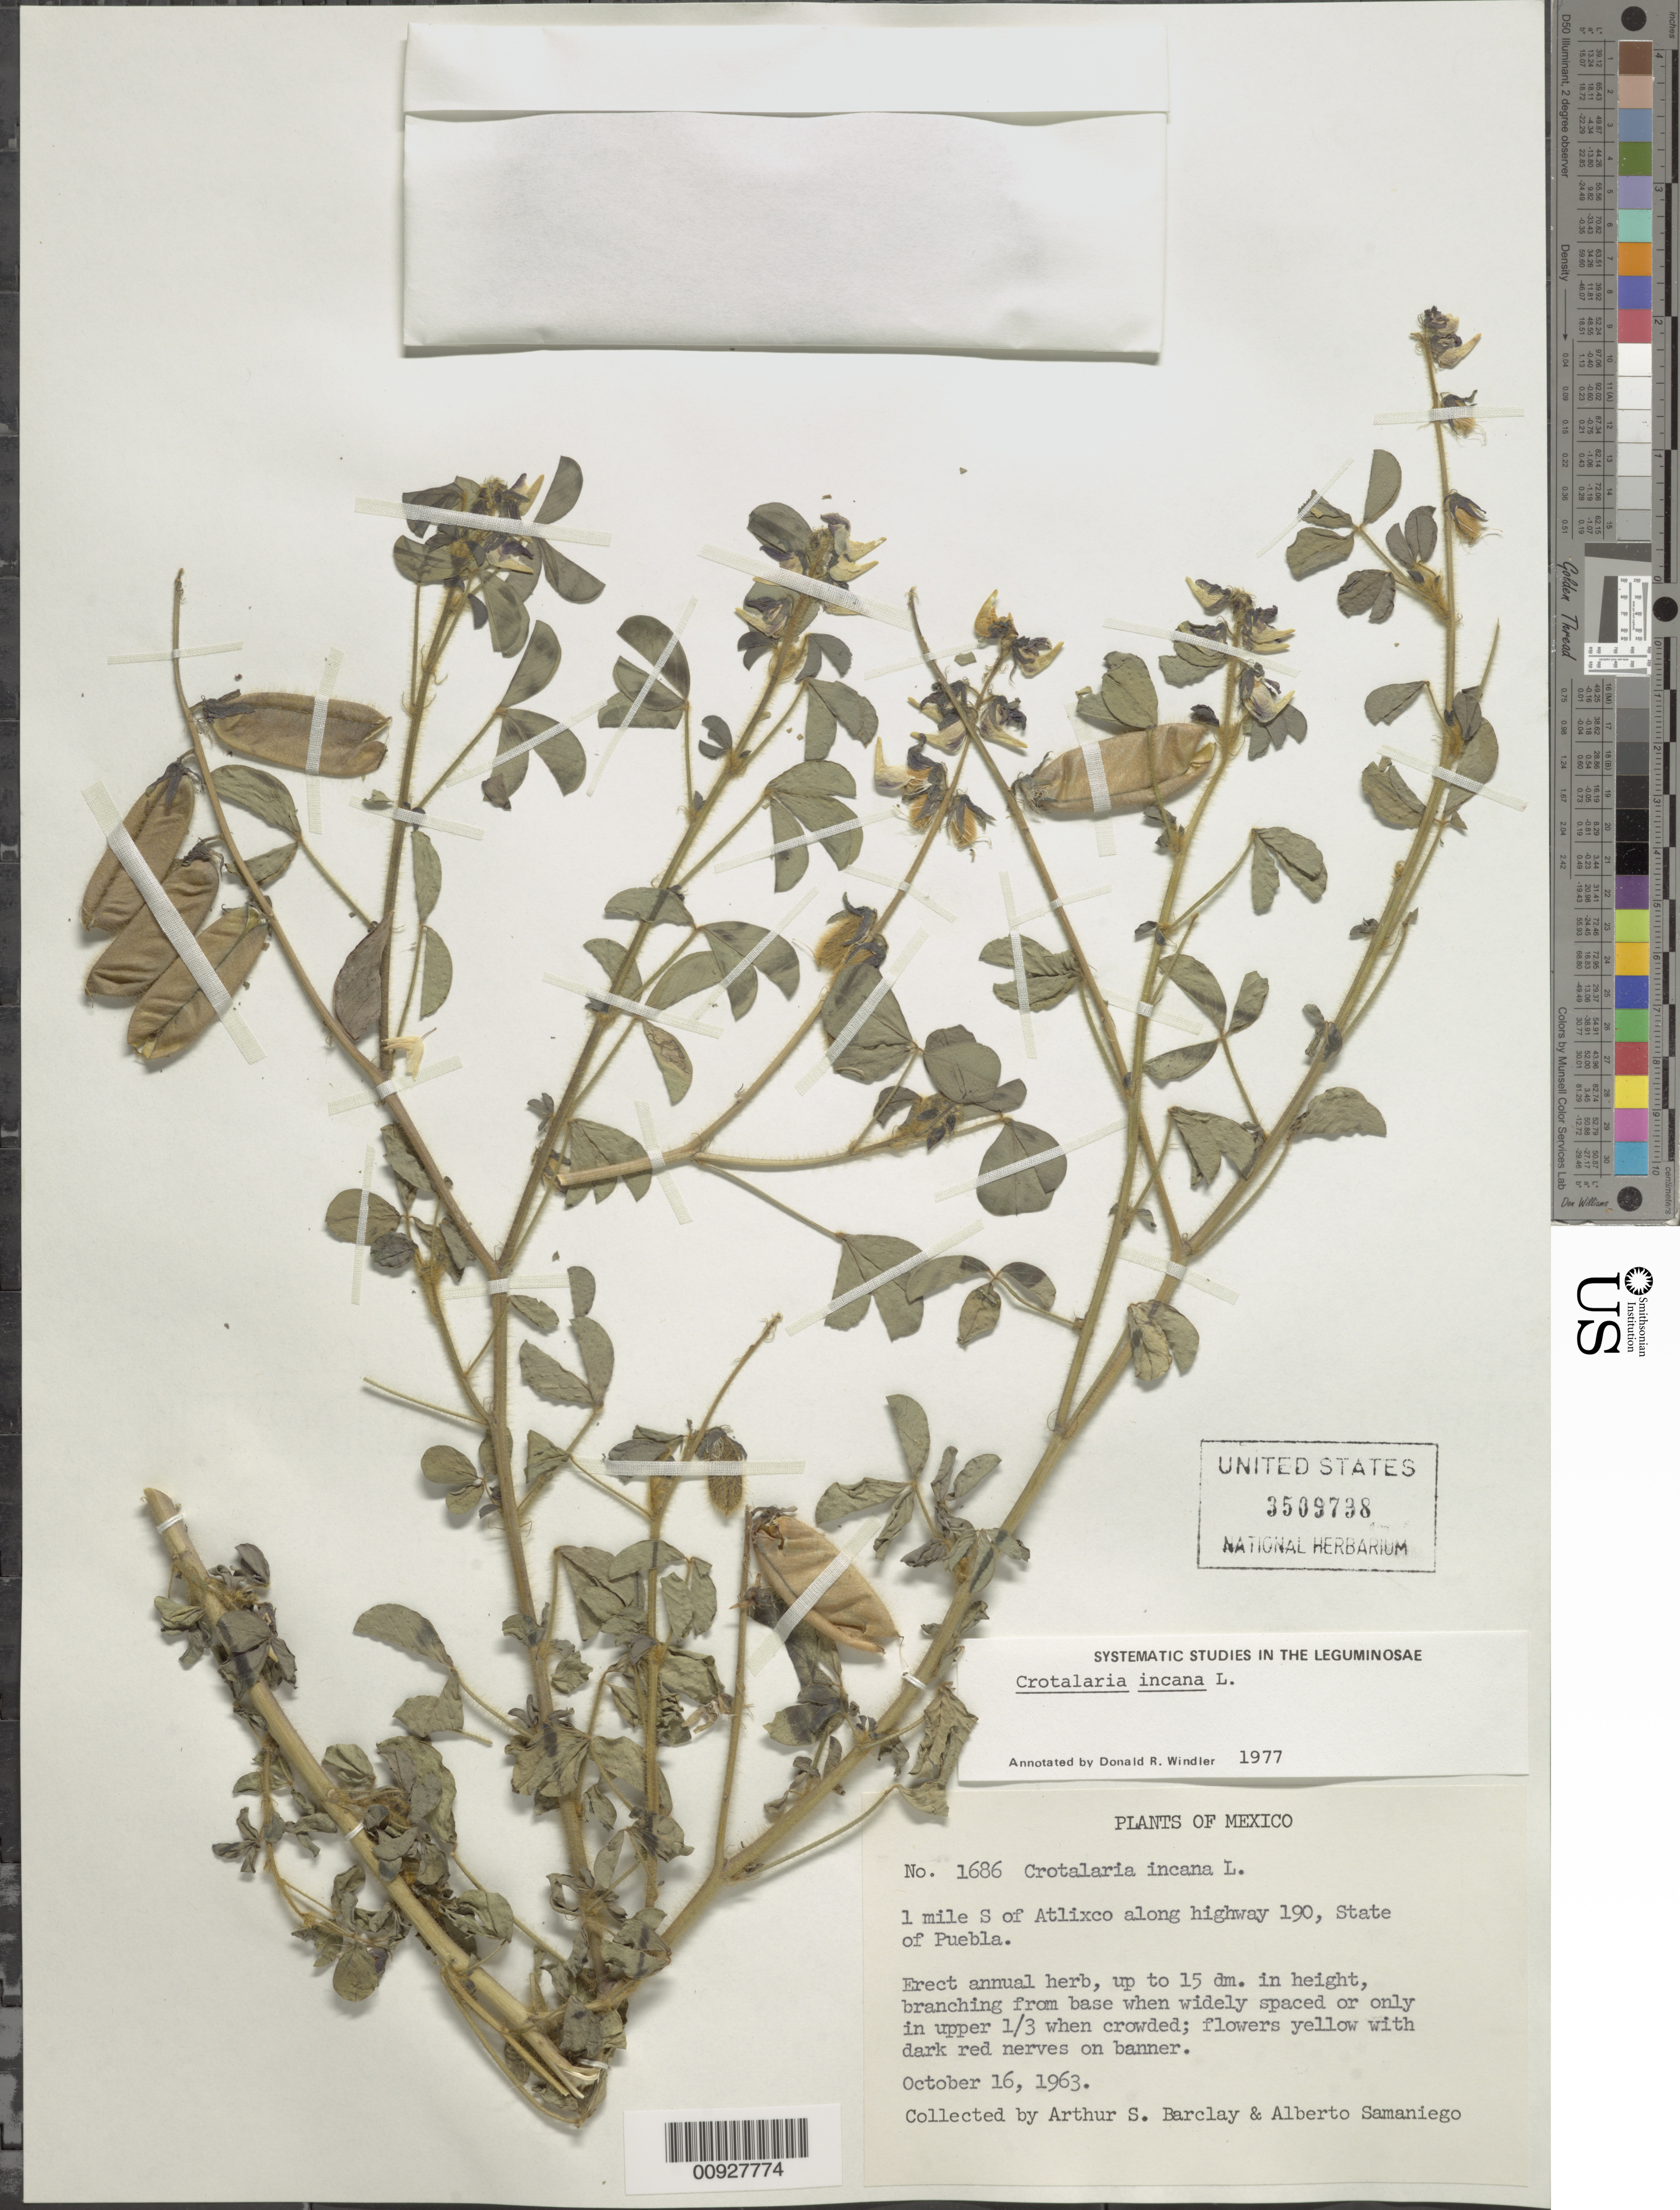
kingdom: Plantae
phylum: Tracheophyta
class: Magnoliopsida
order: Fabales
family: Fabaceae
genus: Crotalaria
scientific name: Crotalaria incana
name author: L.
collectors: A. S. Barclay & A. V. Samaniego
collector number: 1686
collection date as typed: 16 Oct 1963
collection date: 1963-10-16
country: Mexico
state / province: Puebla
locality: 1 miles S of Atlixco along highway 190, State of Puebla.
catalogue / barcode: US 3509738